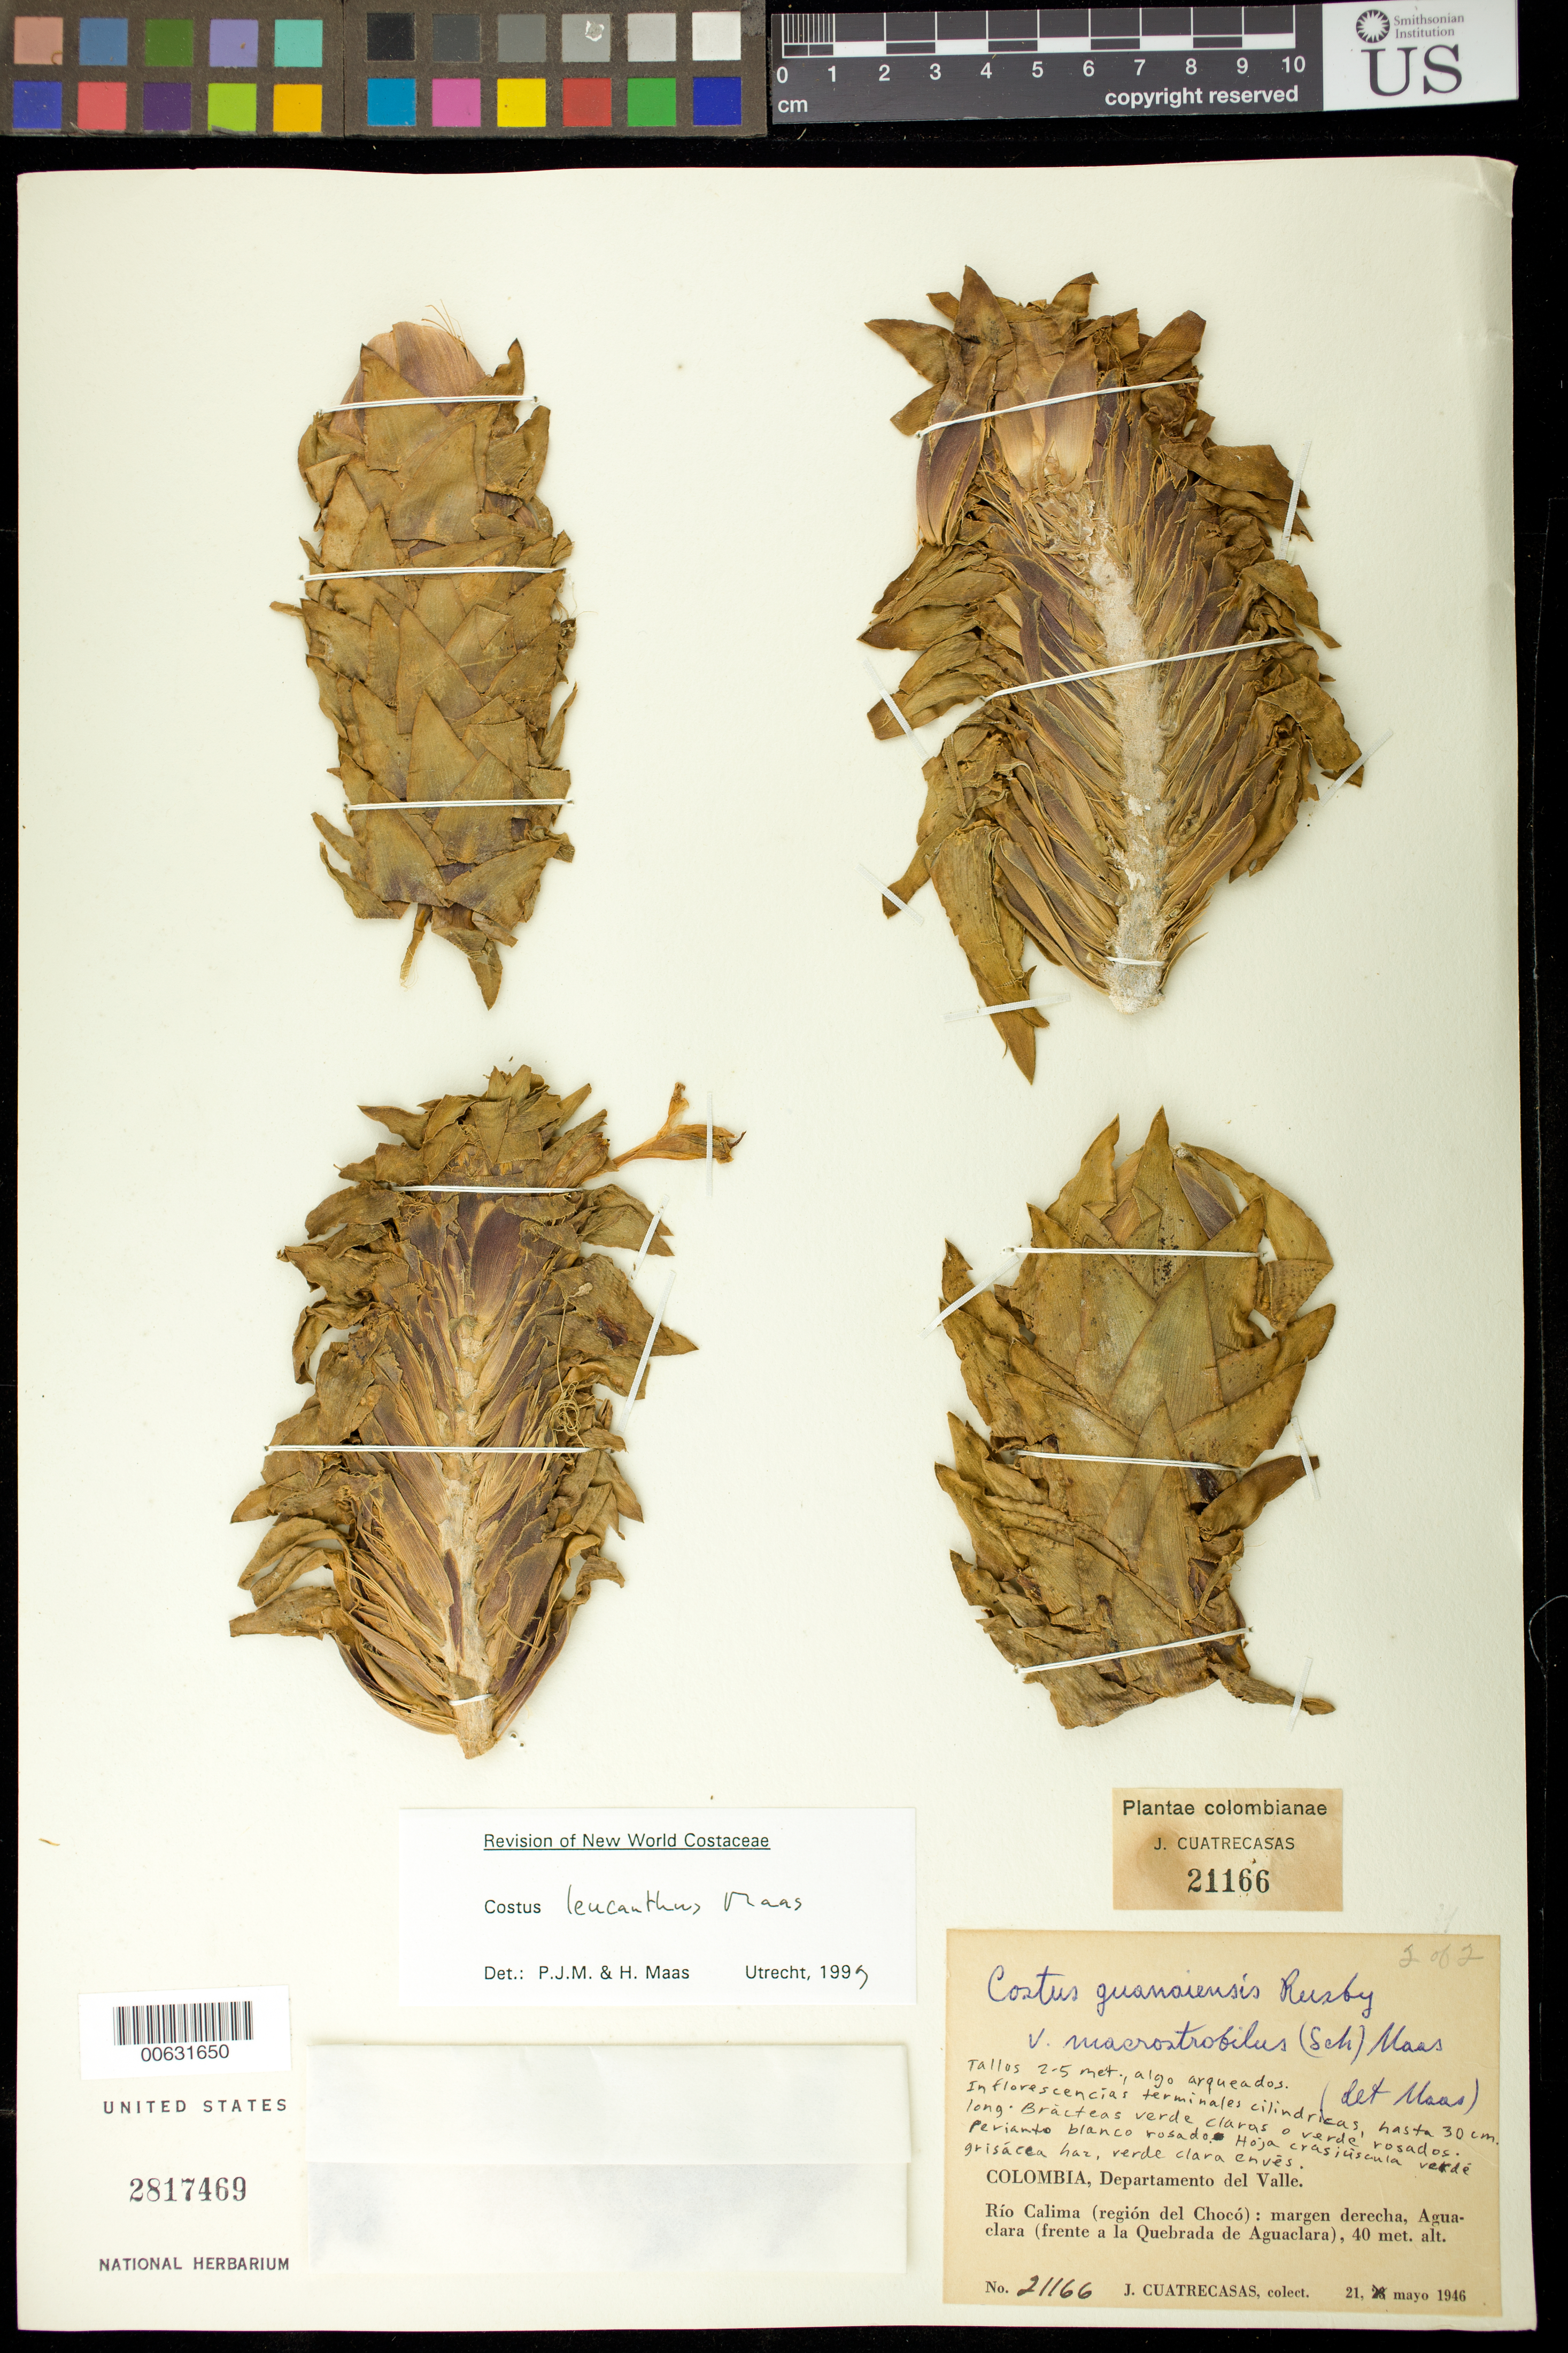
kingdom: Plantae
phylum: Tracheophyta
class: Liliopsida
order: Zingiberales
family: Costaceae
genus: Costus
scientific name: Costus leucanthus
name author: Maas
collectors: J. Cuatrecasas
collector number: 21166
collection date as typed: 21 May 1946 and 23 May 1946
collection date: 1946-05-21,1946-05-23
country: Colombia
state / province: Valle del Cauca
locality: Rio Calima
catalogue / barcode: US 2817469